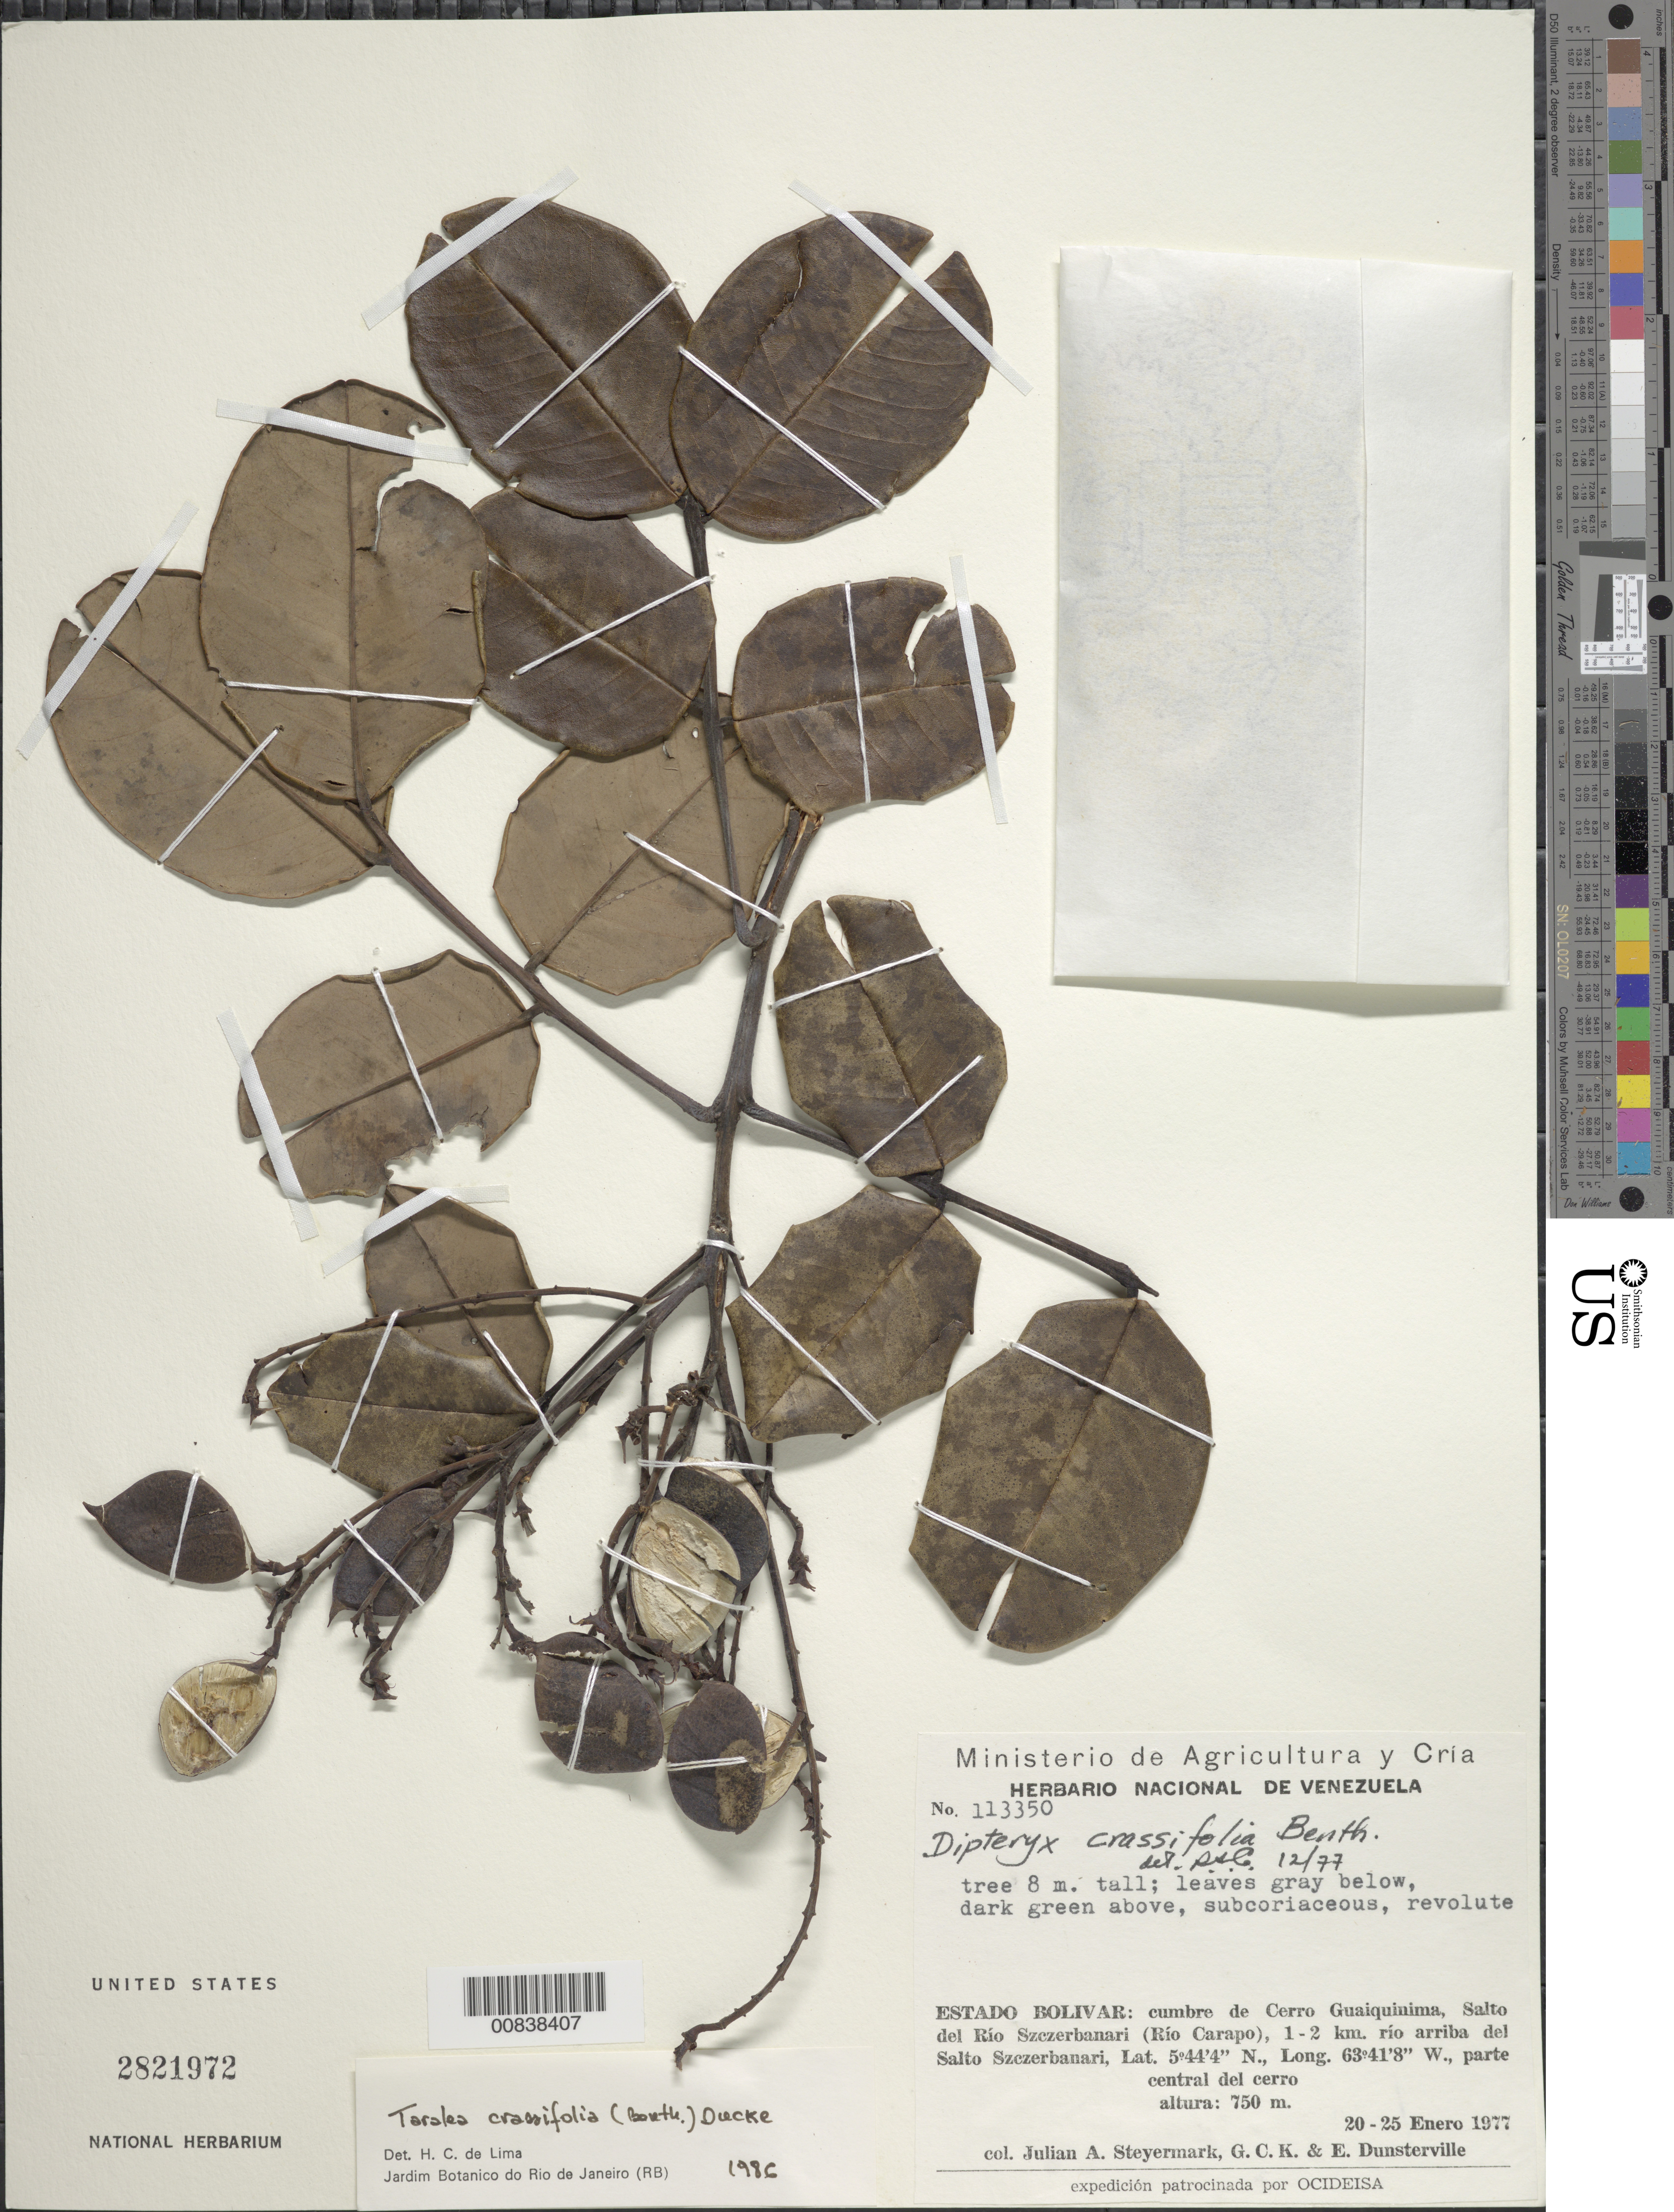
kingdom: Plantae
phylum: Tracheophyta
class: Magnoliopsida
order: Fabales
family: Fabaceae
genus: Taralea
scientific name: Taralea crassifolia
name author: (Spruce ex Benth.) Ducke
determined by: Lima, H. C. de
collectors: J. Steyermark, G. C. K. Dunsterville & E. Dunsterville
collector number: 113350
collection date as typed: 20-Jan-77 to 25-Jan-77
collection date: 1977-01-20/1977-01-25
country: Venezuela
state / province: Bolívar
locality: Cerro Guaiquinima, Salto del Río Szczerbanari (Río Carapo), 1-2km rio arriba del Salto Szczerbanari, parte central del cerro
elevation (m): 750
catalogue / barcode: US 2821972